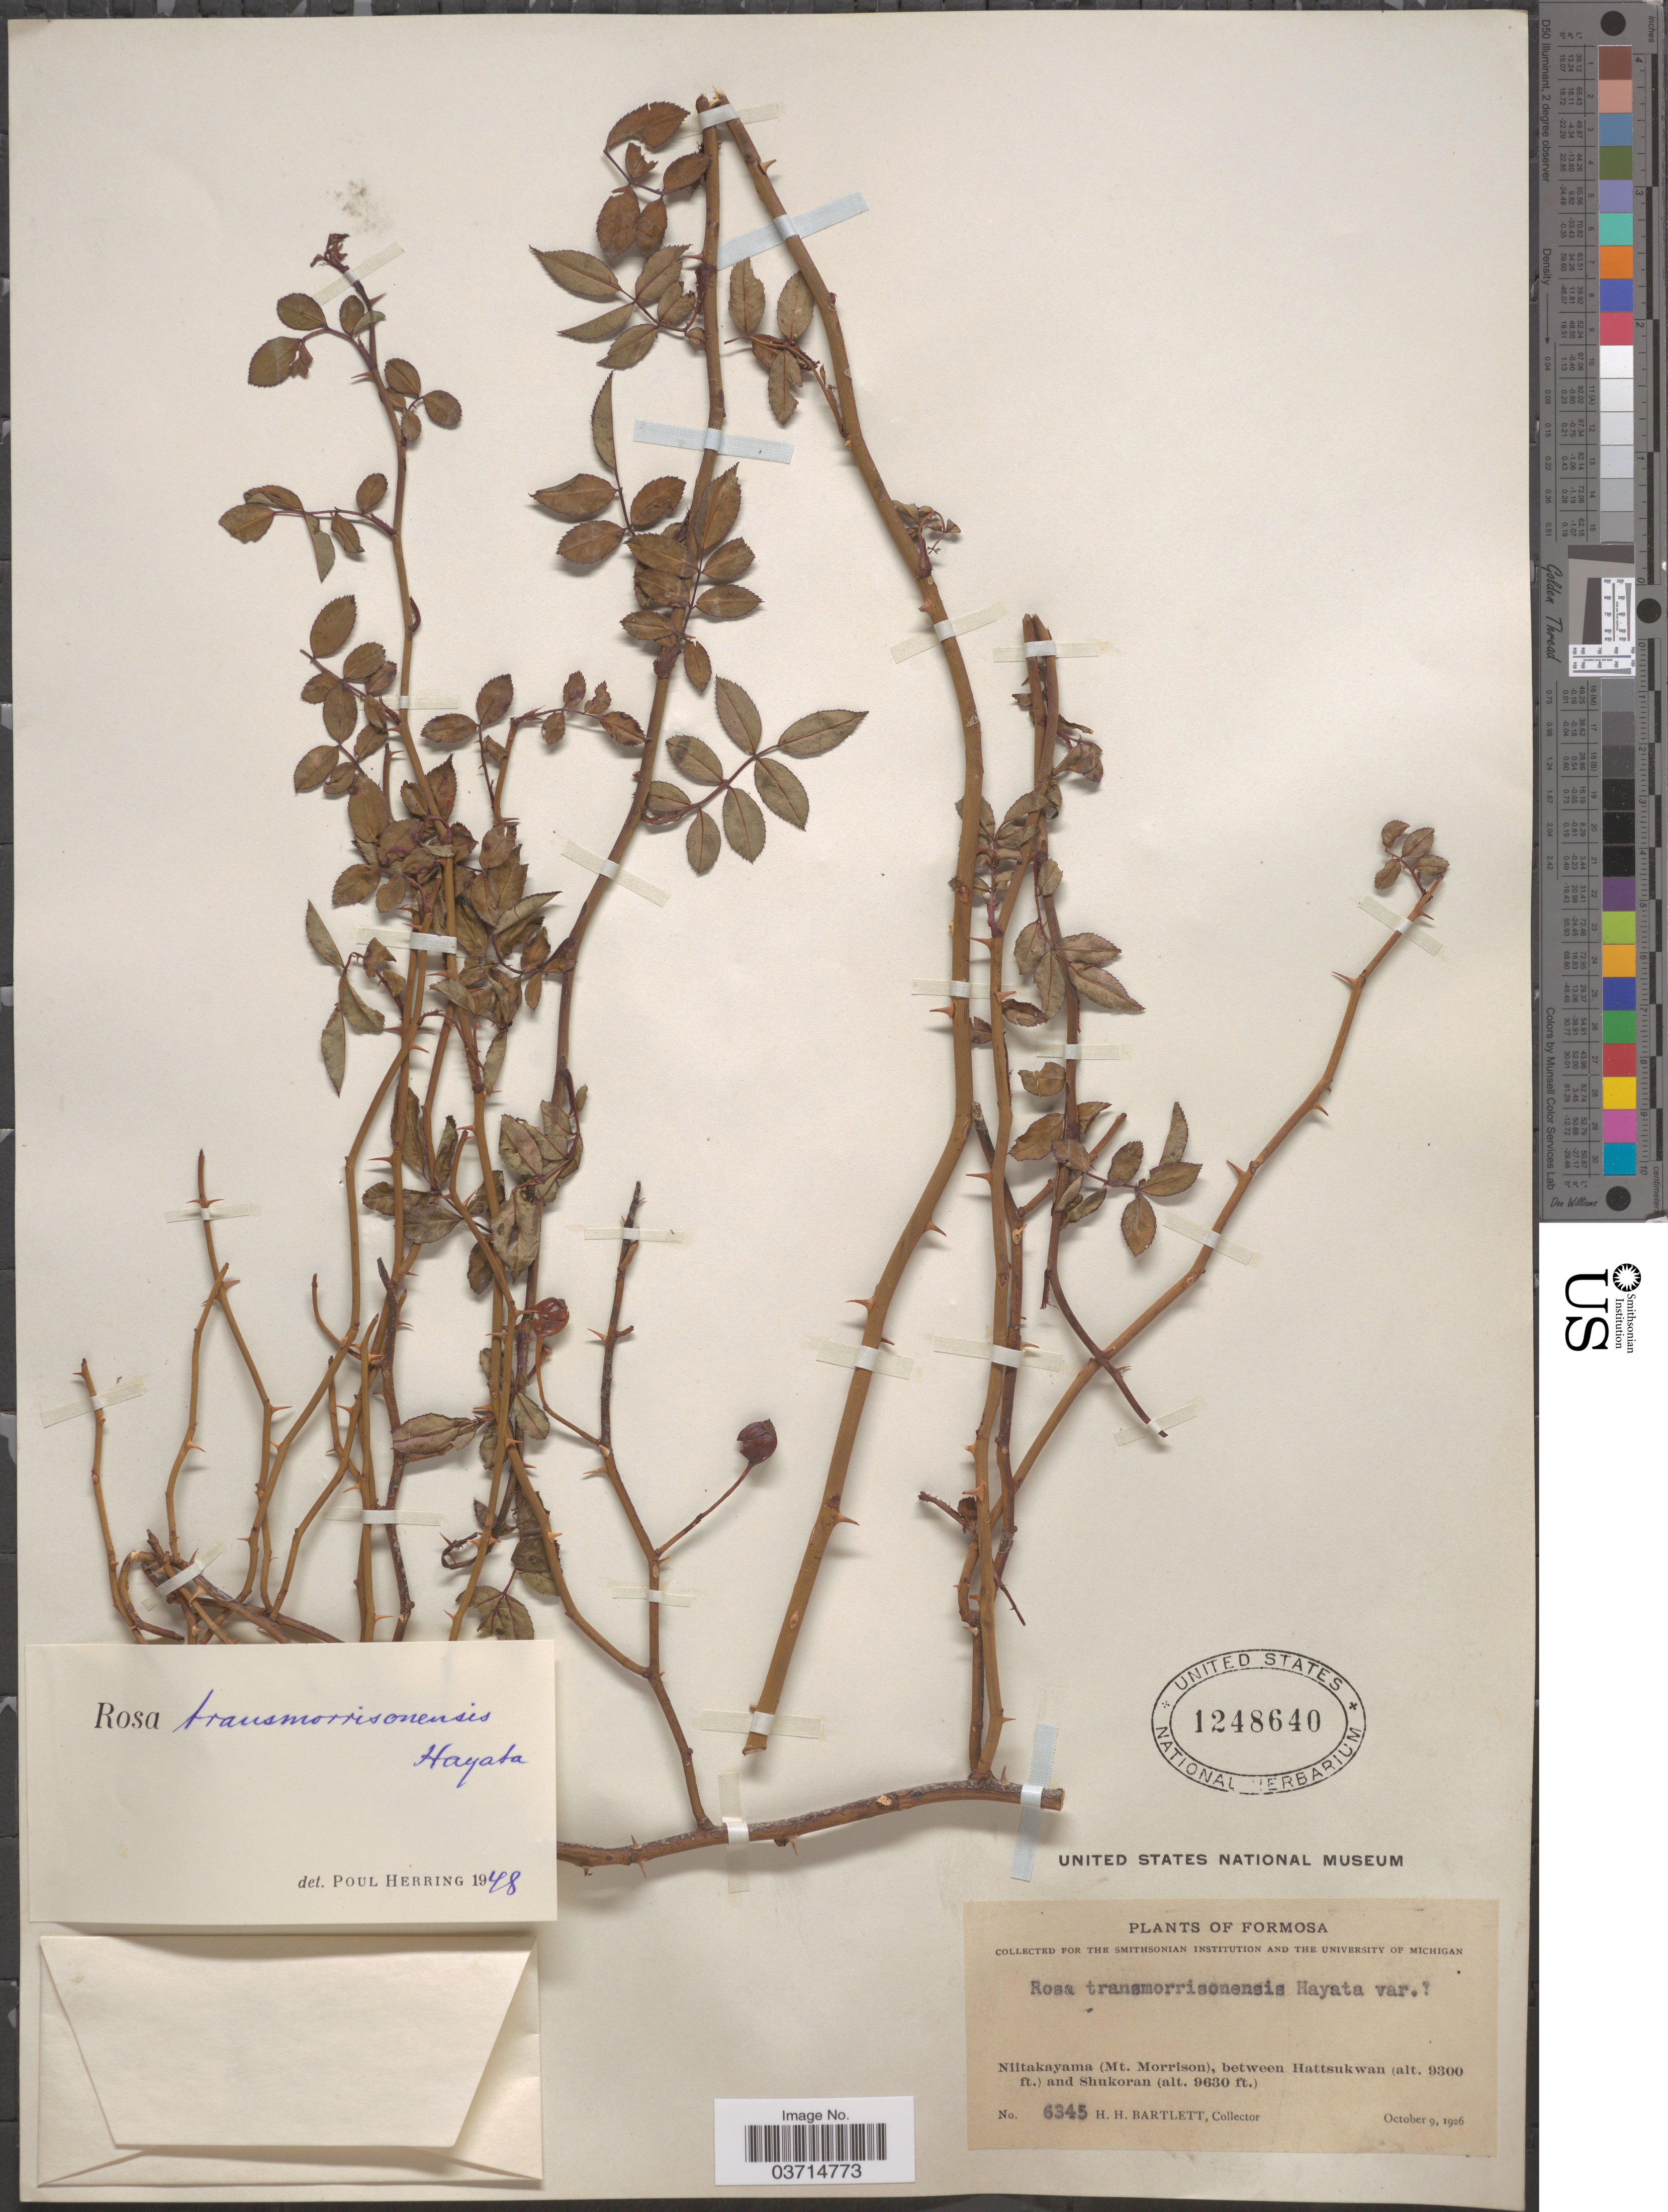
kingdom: Plantae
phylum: Tracheophyta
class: Magnoliopsida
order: Rosales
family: Rosaceae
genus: Rosa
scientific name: Rosa transmorrisonensis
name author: Hayata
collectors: H. H. Bartlett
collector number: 6345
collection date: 1926-10-09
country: Taiwan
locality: Formosa. Niitakayama (Mt. Morrison), between Hattsukwan and Shukoran.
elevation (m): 2835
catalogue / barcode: US 1248640